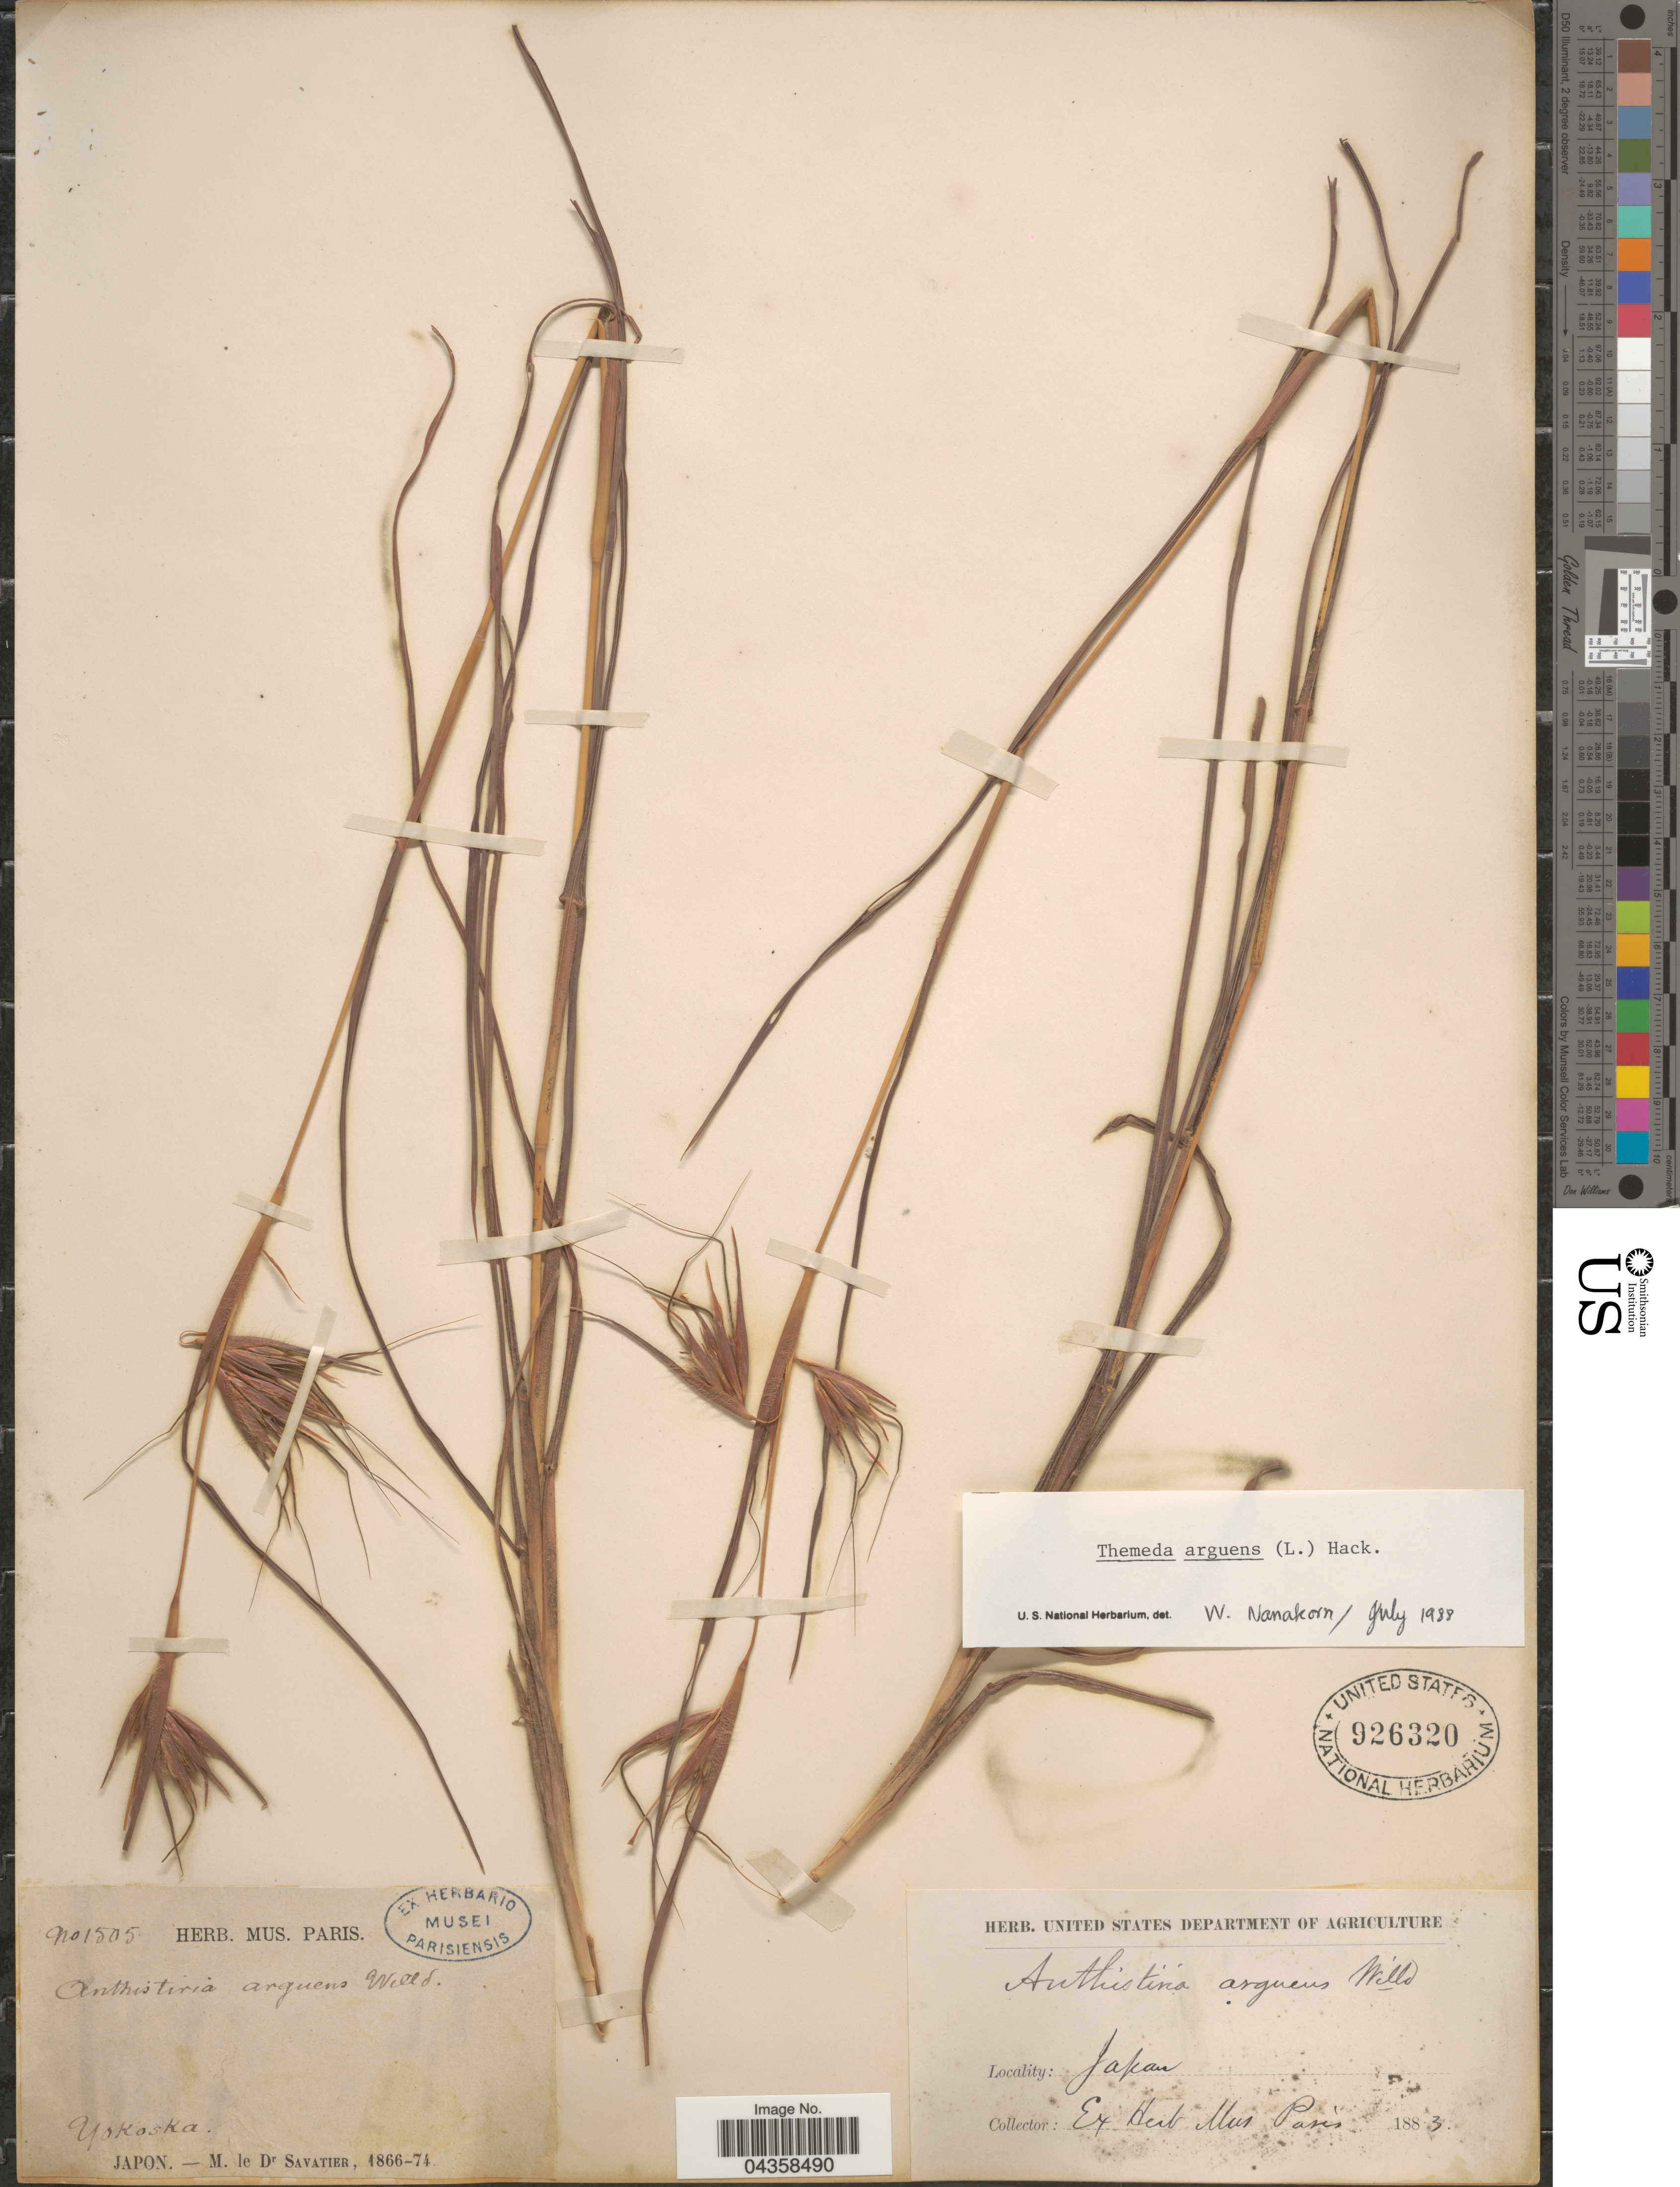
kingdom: Plantae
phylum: Tracheophyta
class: Liliopsida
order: Poales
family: Poaceae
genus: Themeda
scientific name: Themeda arguens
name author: (L.) Hack.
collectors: M. Savatier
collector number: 1505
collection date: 1866/1874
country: Japan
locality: Yokoska.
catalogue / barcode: US 926320